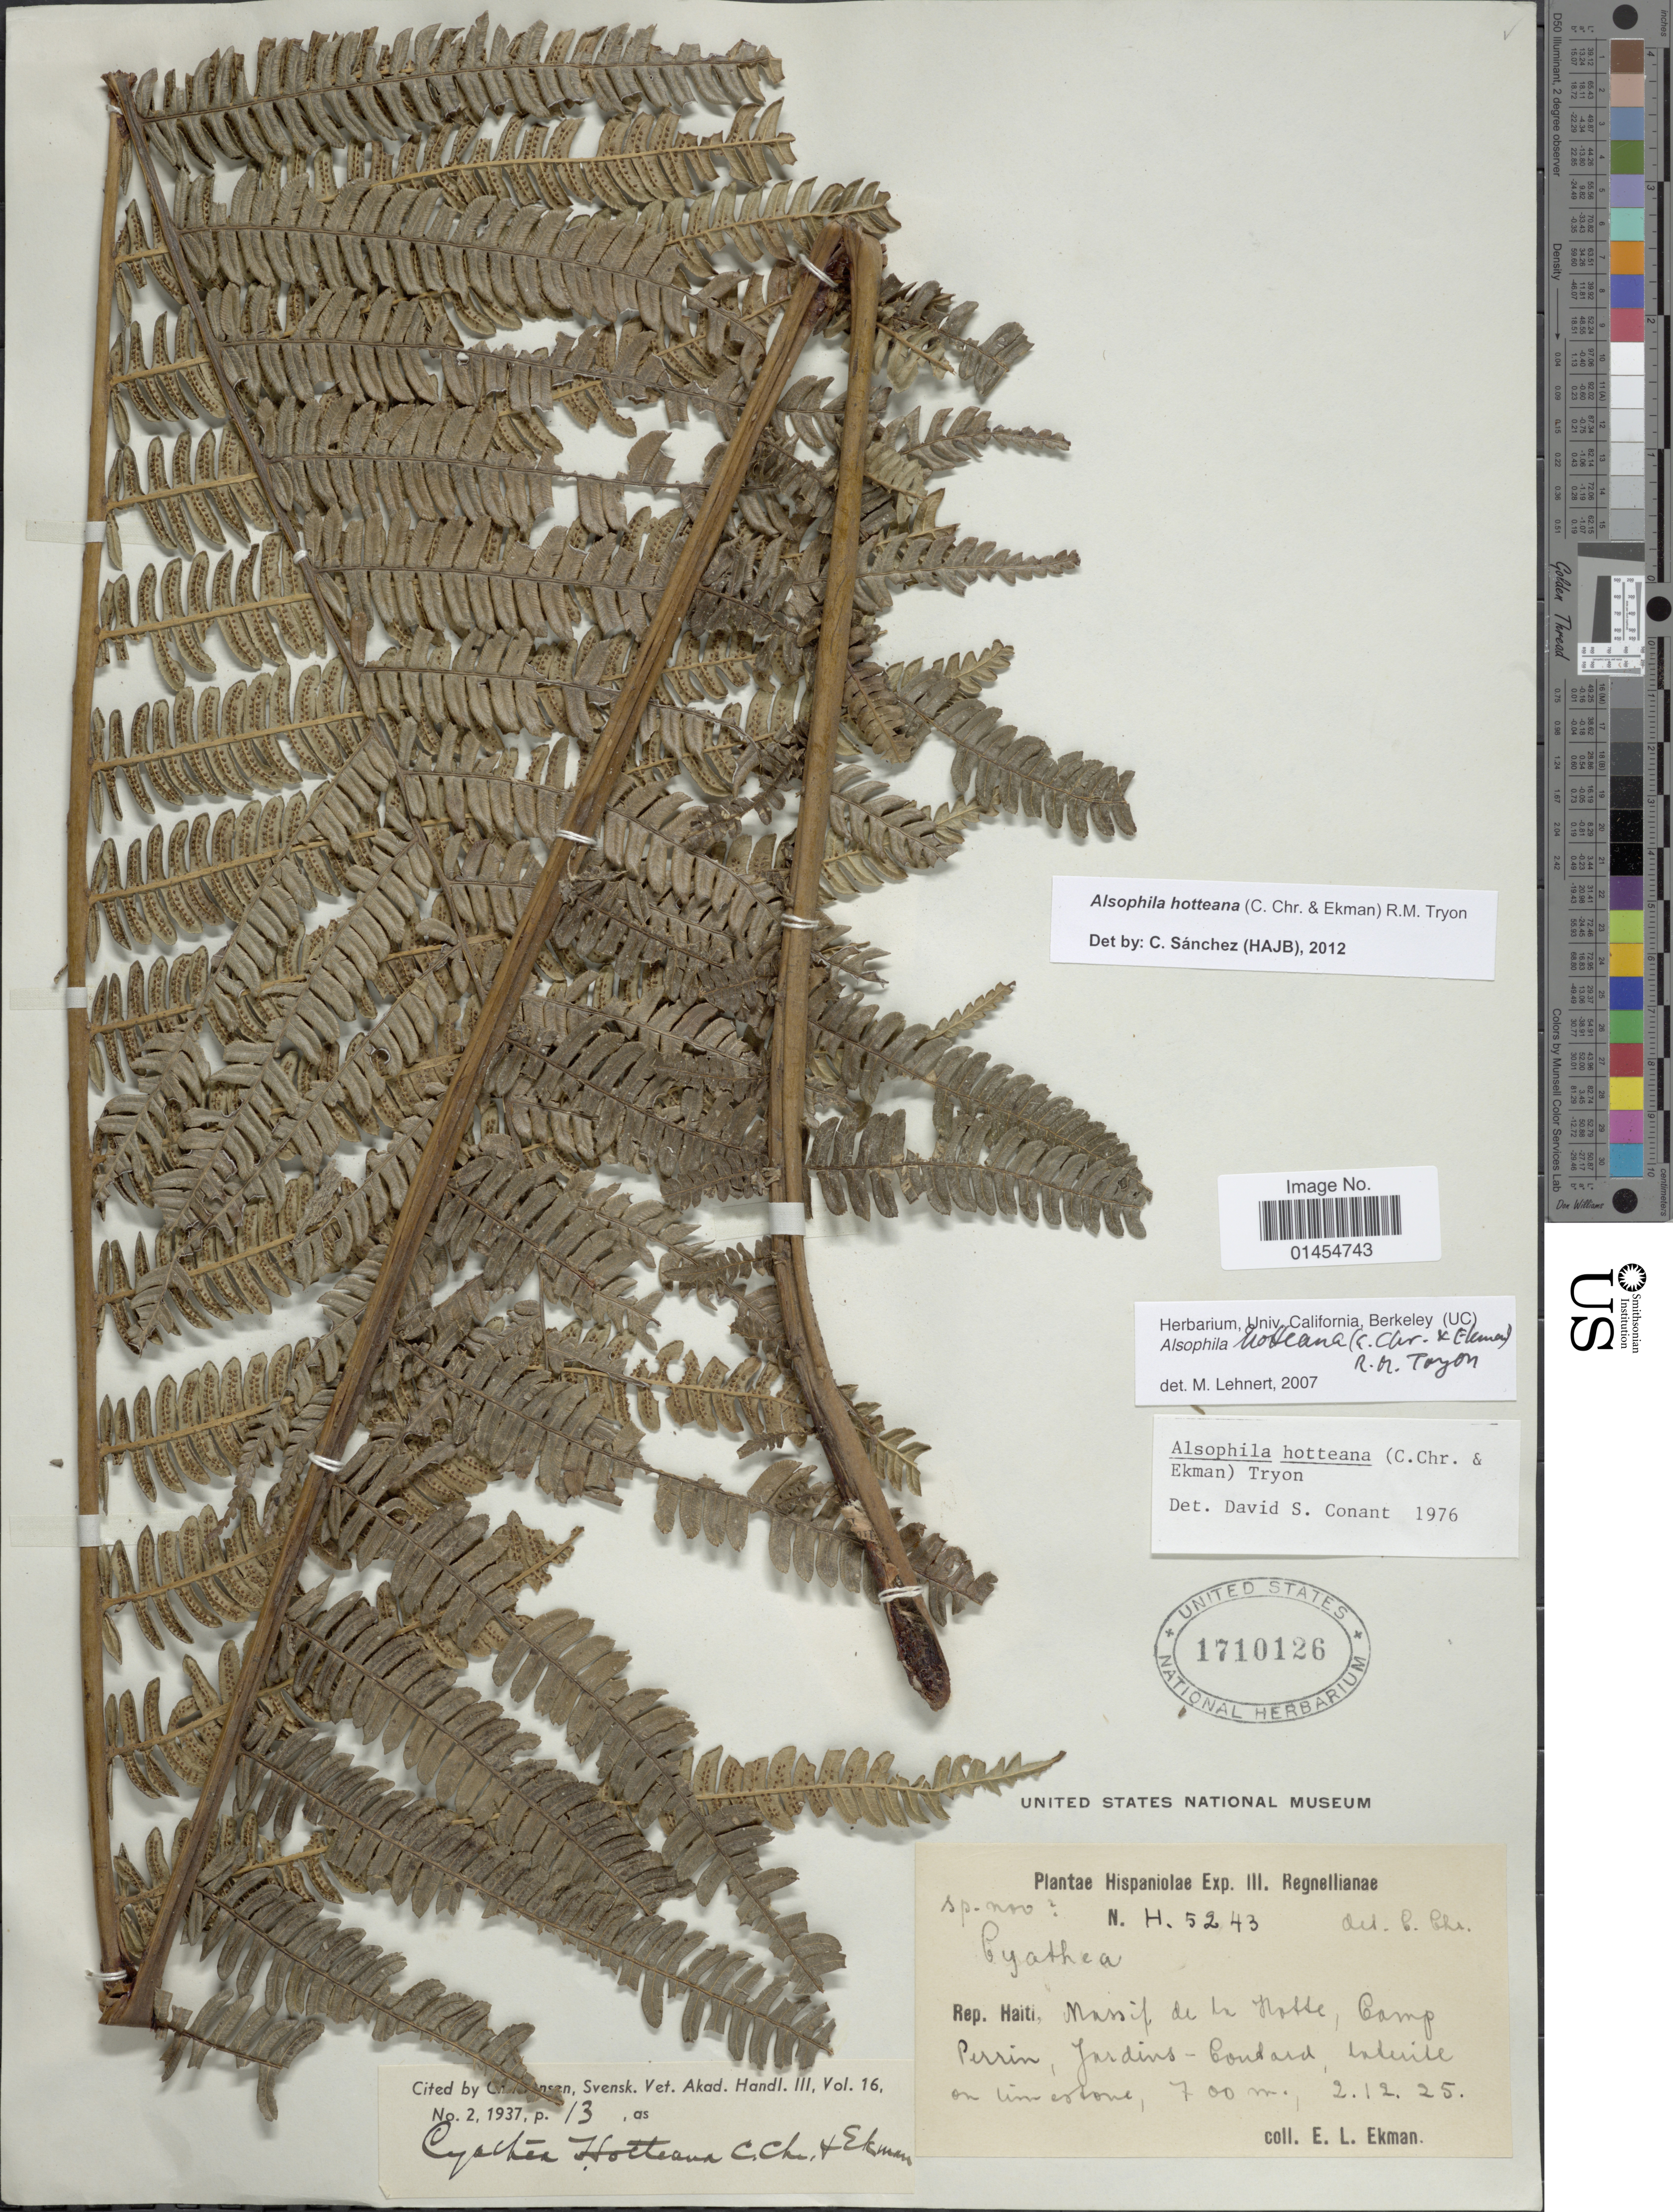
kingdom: Plantae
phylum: Tracheophyta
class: Polypodiopsida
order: Cyatheales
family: Cyatheaceae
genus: Alsophila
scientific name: Alsophila hotteana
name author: (C. Chr. & Ekman) R.M. Tryon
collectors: E. L. Ekman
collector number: H 5243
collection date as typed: Transcribed d/m/y: 2/12/25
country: Haiti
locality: Massif de la Hotte, Camp Perrin, Jardins-Contard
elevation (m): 700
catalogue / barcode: US 1710126